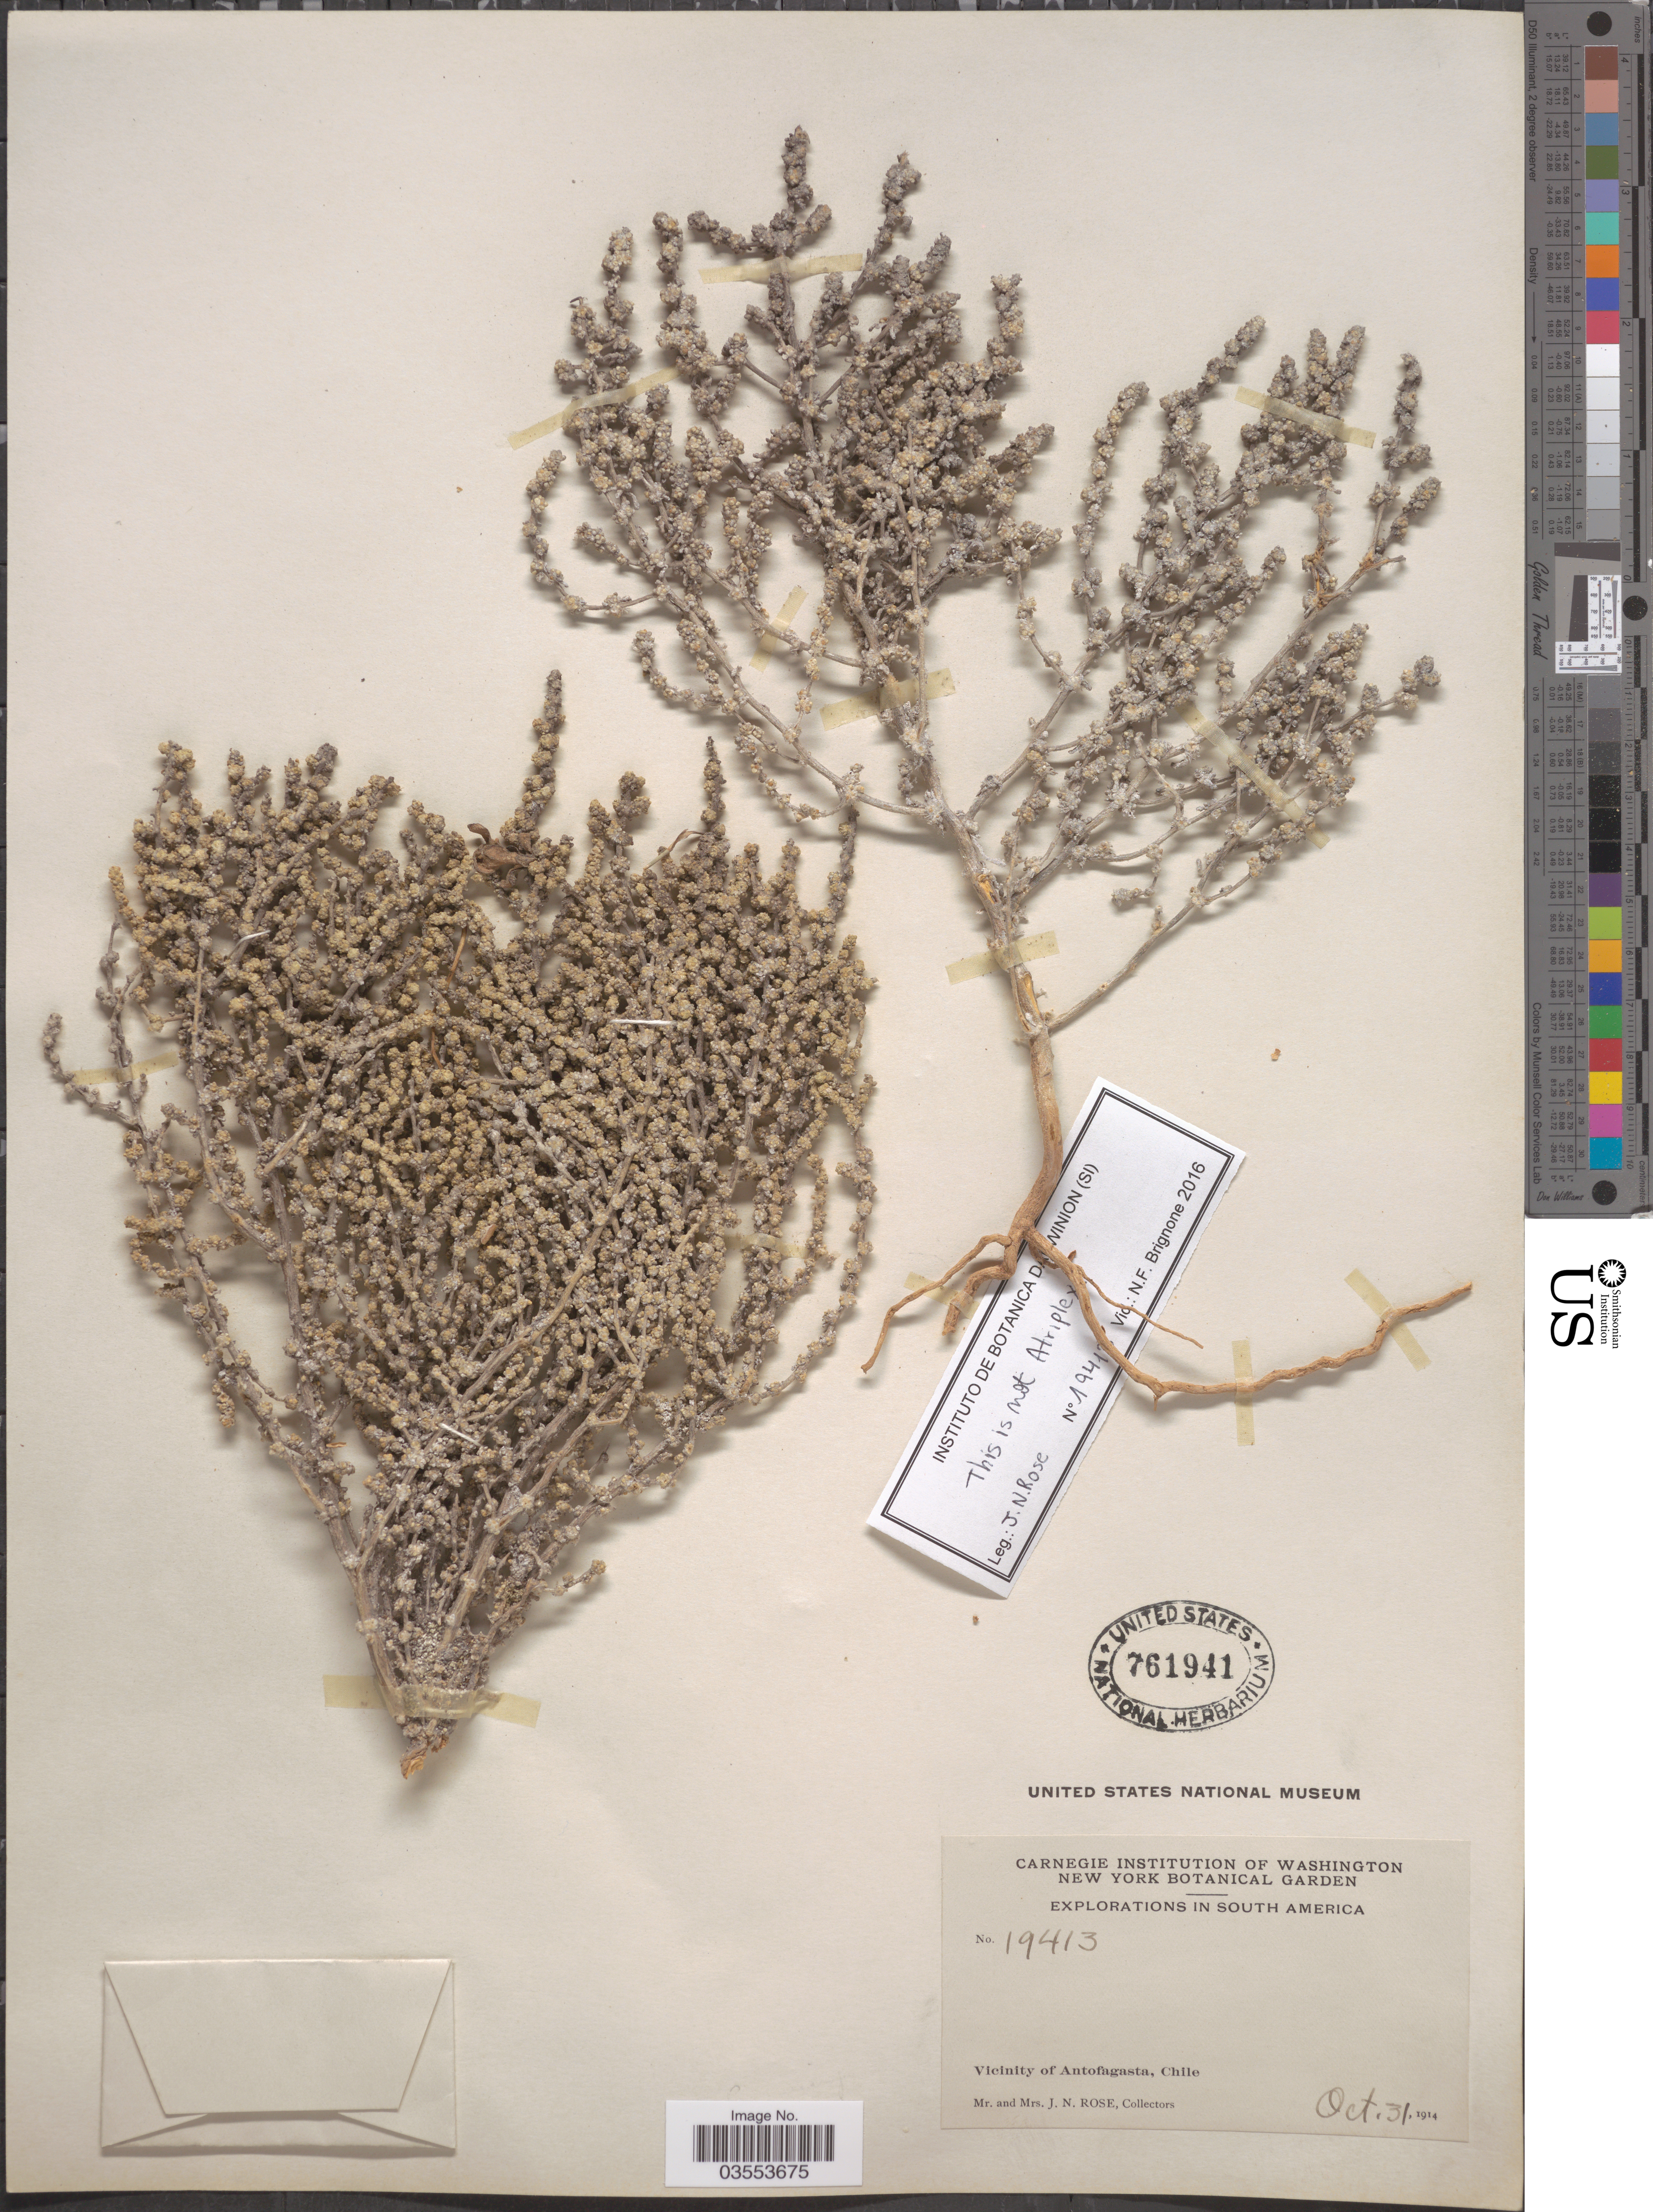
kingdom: Plantae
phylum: Tracheophyta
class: Magnoliopsida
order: Caryophyllales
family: Amaranthaceae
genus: Atriplex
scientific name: Atriplex sp.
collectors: J. N. Rose & L. B. Rose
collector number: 19413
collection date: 1914-10-31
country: Chile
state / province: Antofagasta (II)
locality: Vicinity of Antofagasta.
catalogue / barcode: US 761941